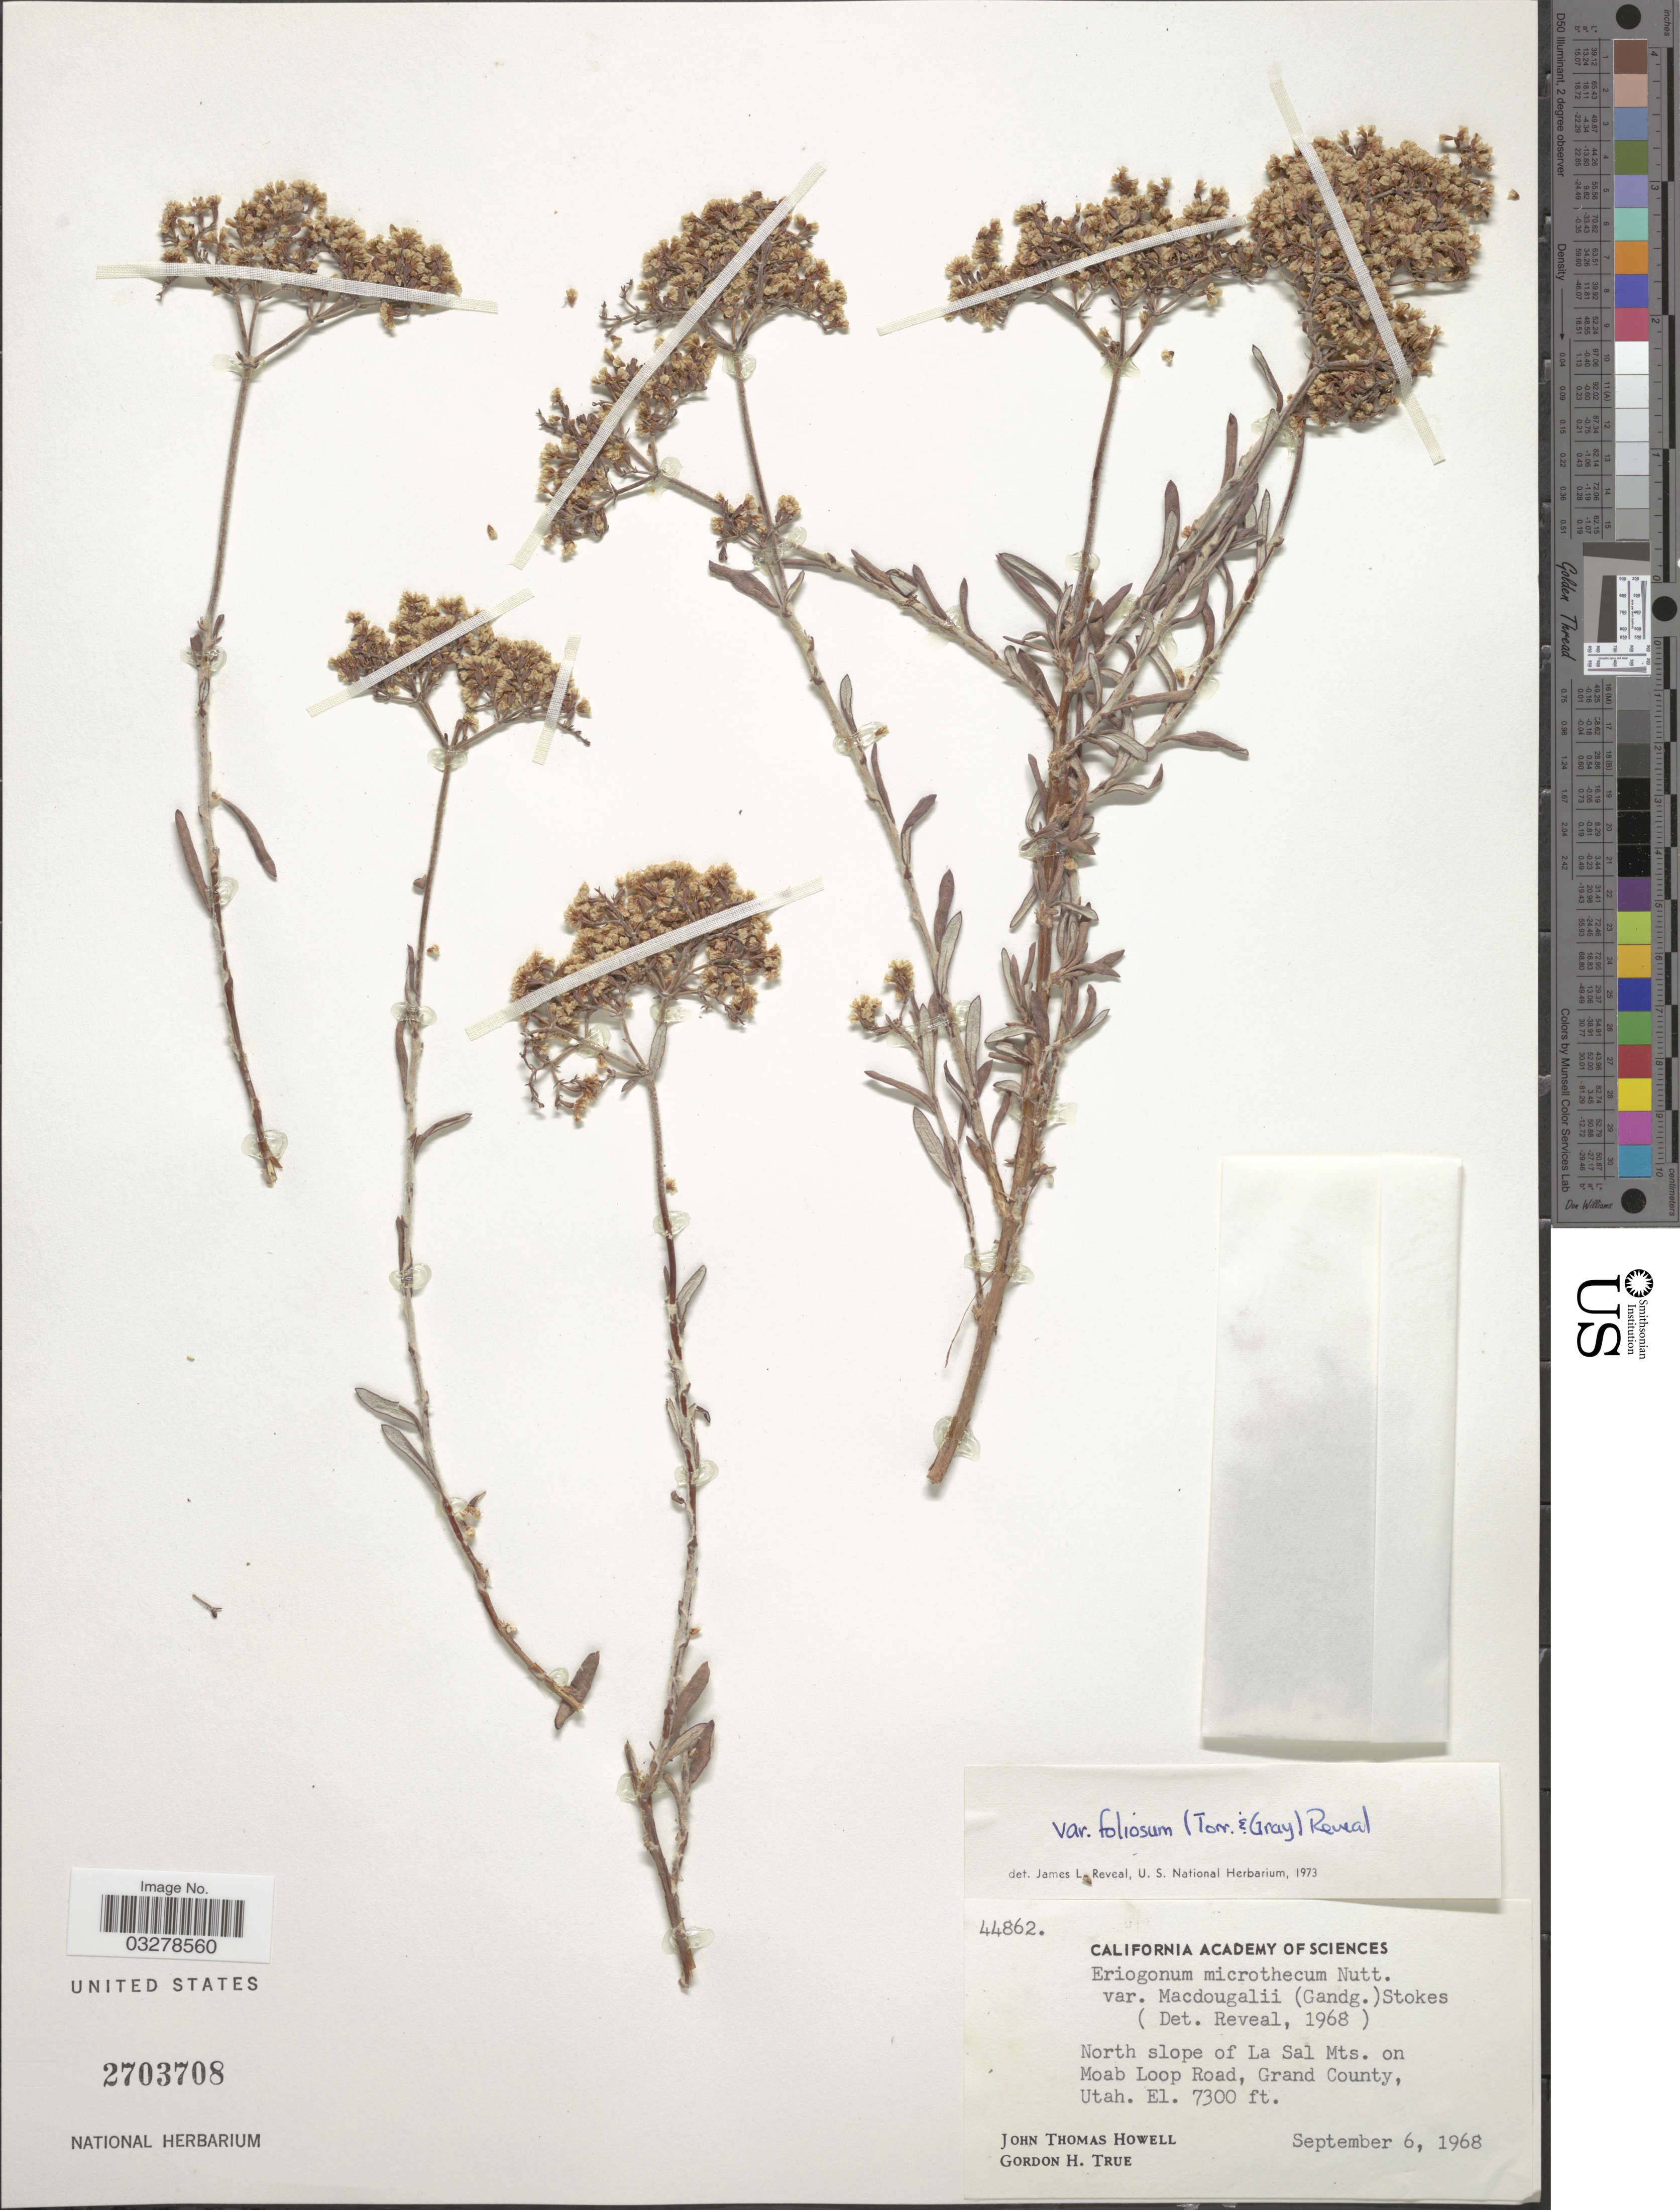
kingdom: Plantae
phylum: Tracheophyta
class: Magnoliopsida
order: Caryophyllales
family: Polygonaceae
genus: Eriogonum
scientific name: Eriogonum microtheca var. foliosum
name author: (Torr. & A. Gray) Reveal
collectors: J. T. Howell & G. H. True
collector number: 44862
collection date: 1968-09-06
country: United States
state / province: Utah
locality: North slope of La Sal Mts. on Moab Loop Road, Grand County.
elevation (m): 2225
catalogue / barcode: US 2703708